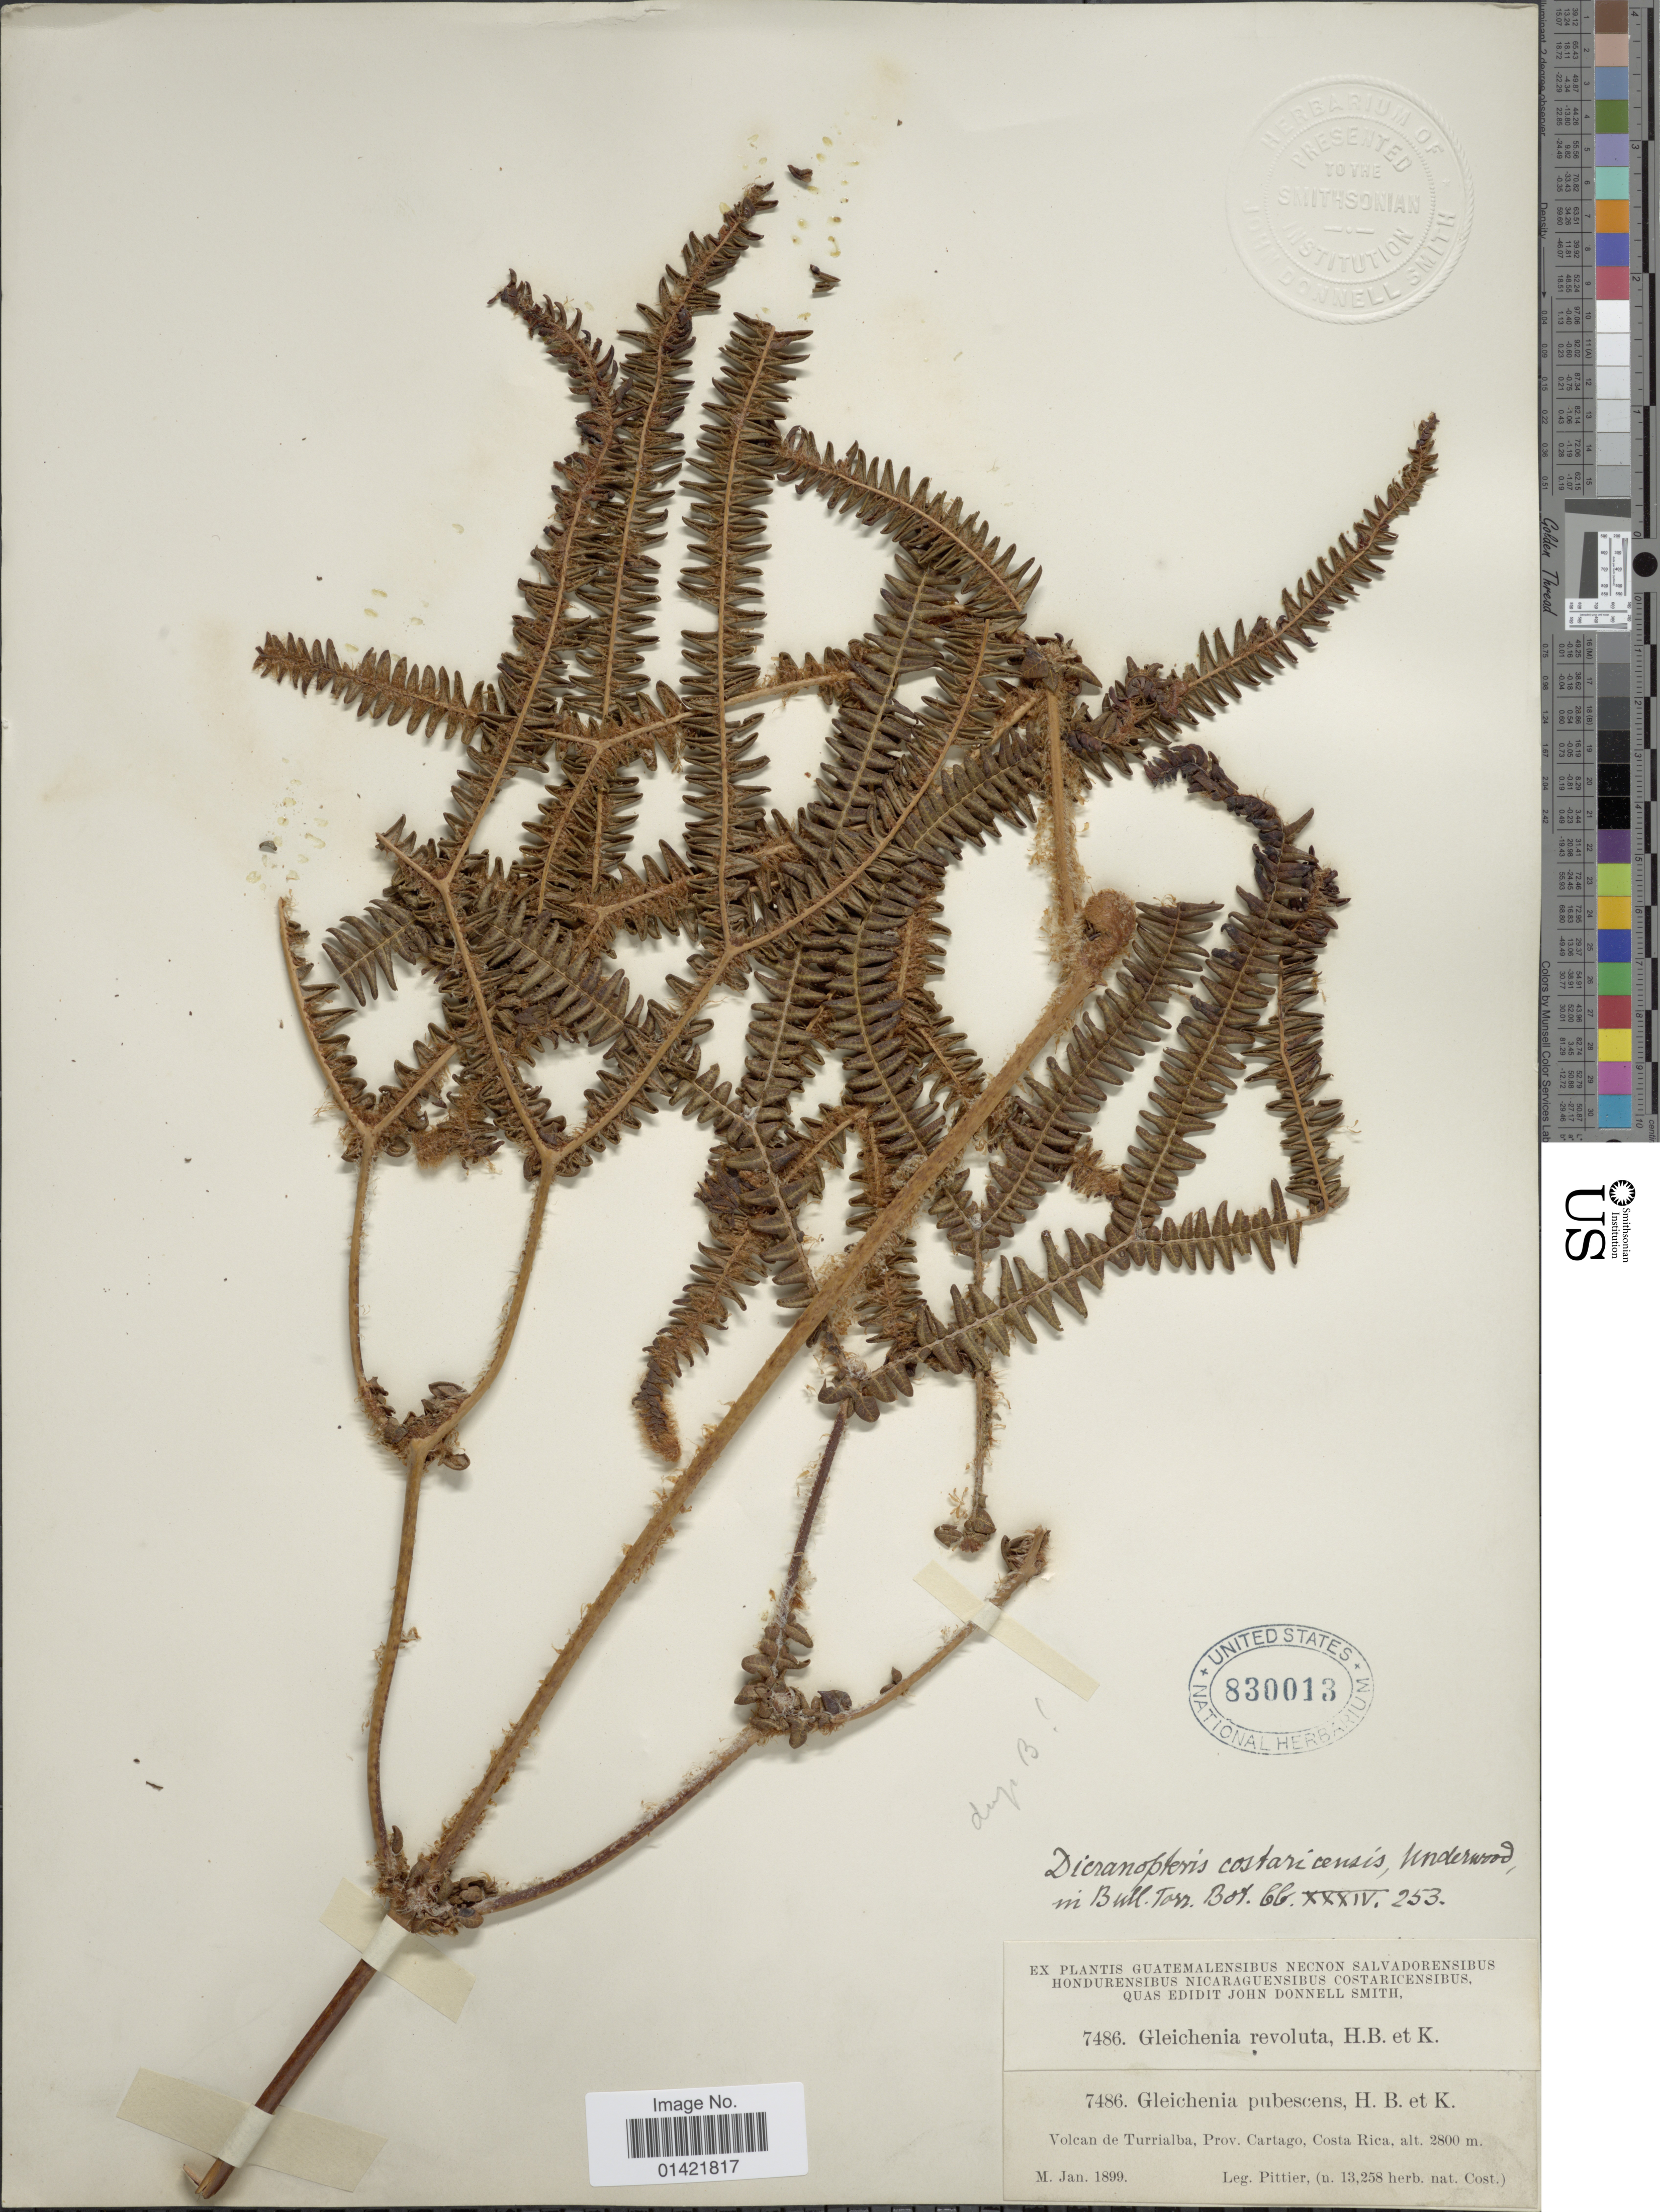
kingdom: Plantae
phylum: Tracheophyta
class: Polypodiopsida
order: Gleicheniales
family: Gleicheniaceae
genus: Sticherus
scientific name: Sticherus revolutus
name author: (Kunth) Ching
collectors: Pittier, --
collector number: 7486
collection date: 1899-01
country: Costa Rica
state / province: Cartago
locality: Volcan de Turrialba, Prov. Cartago.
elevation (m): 2800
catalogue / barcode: US 830013